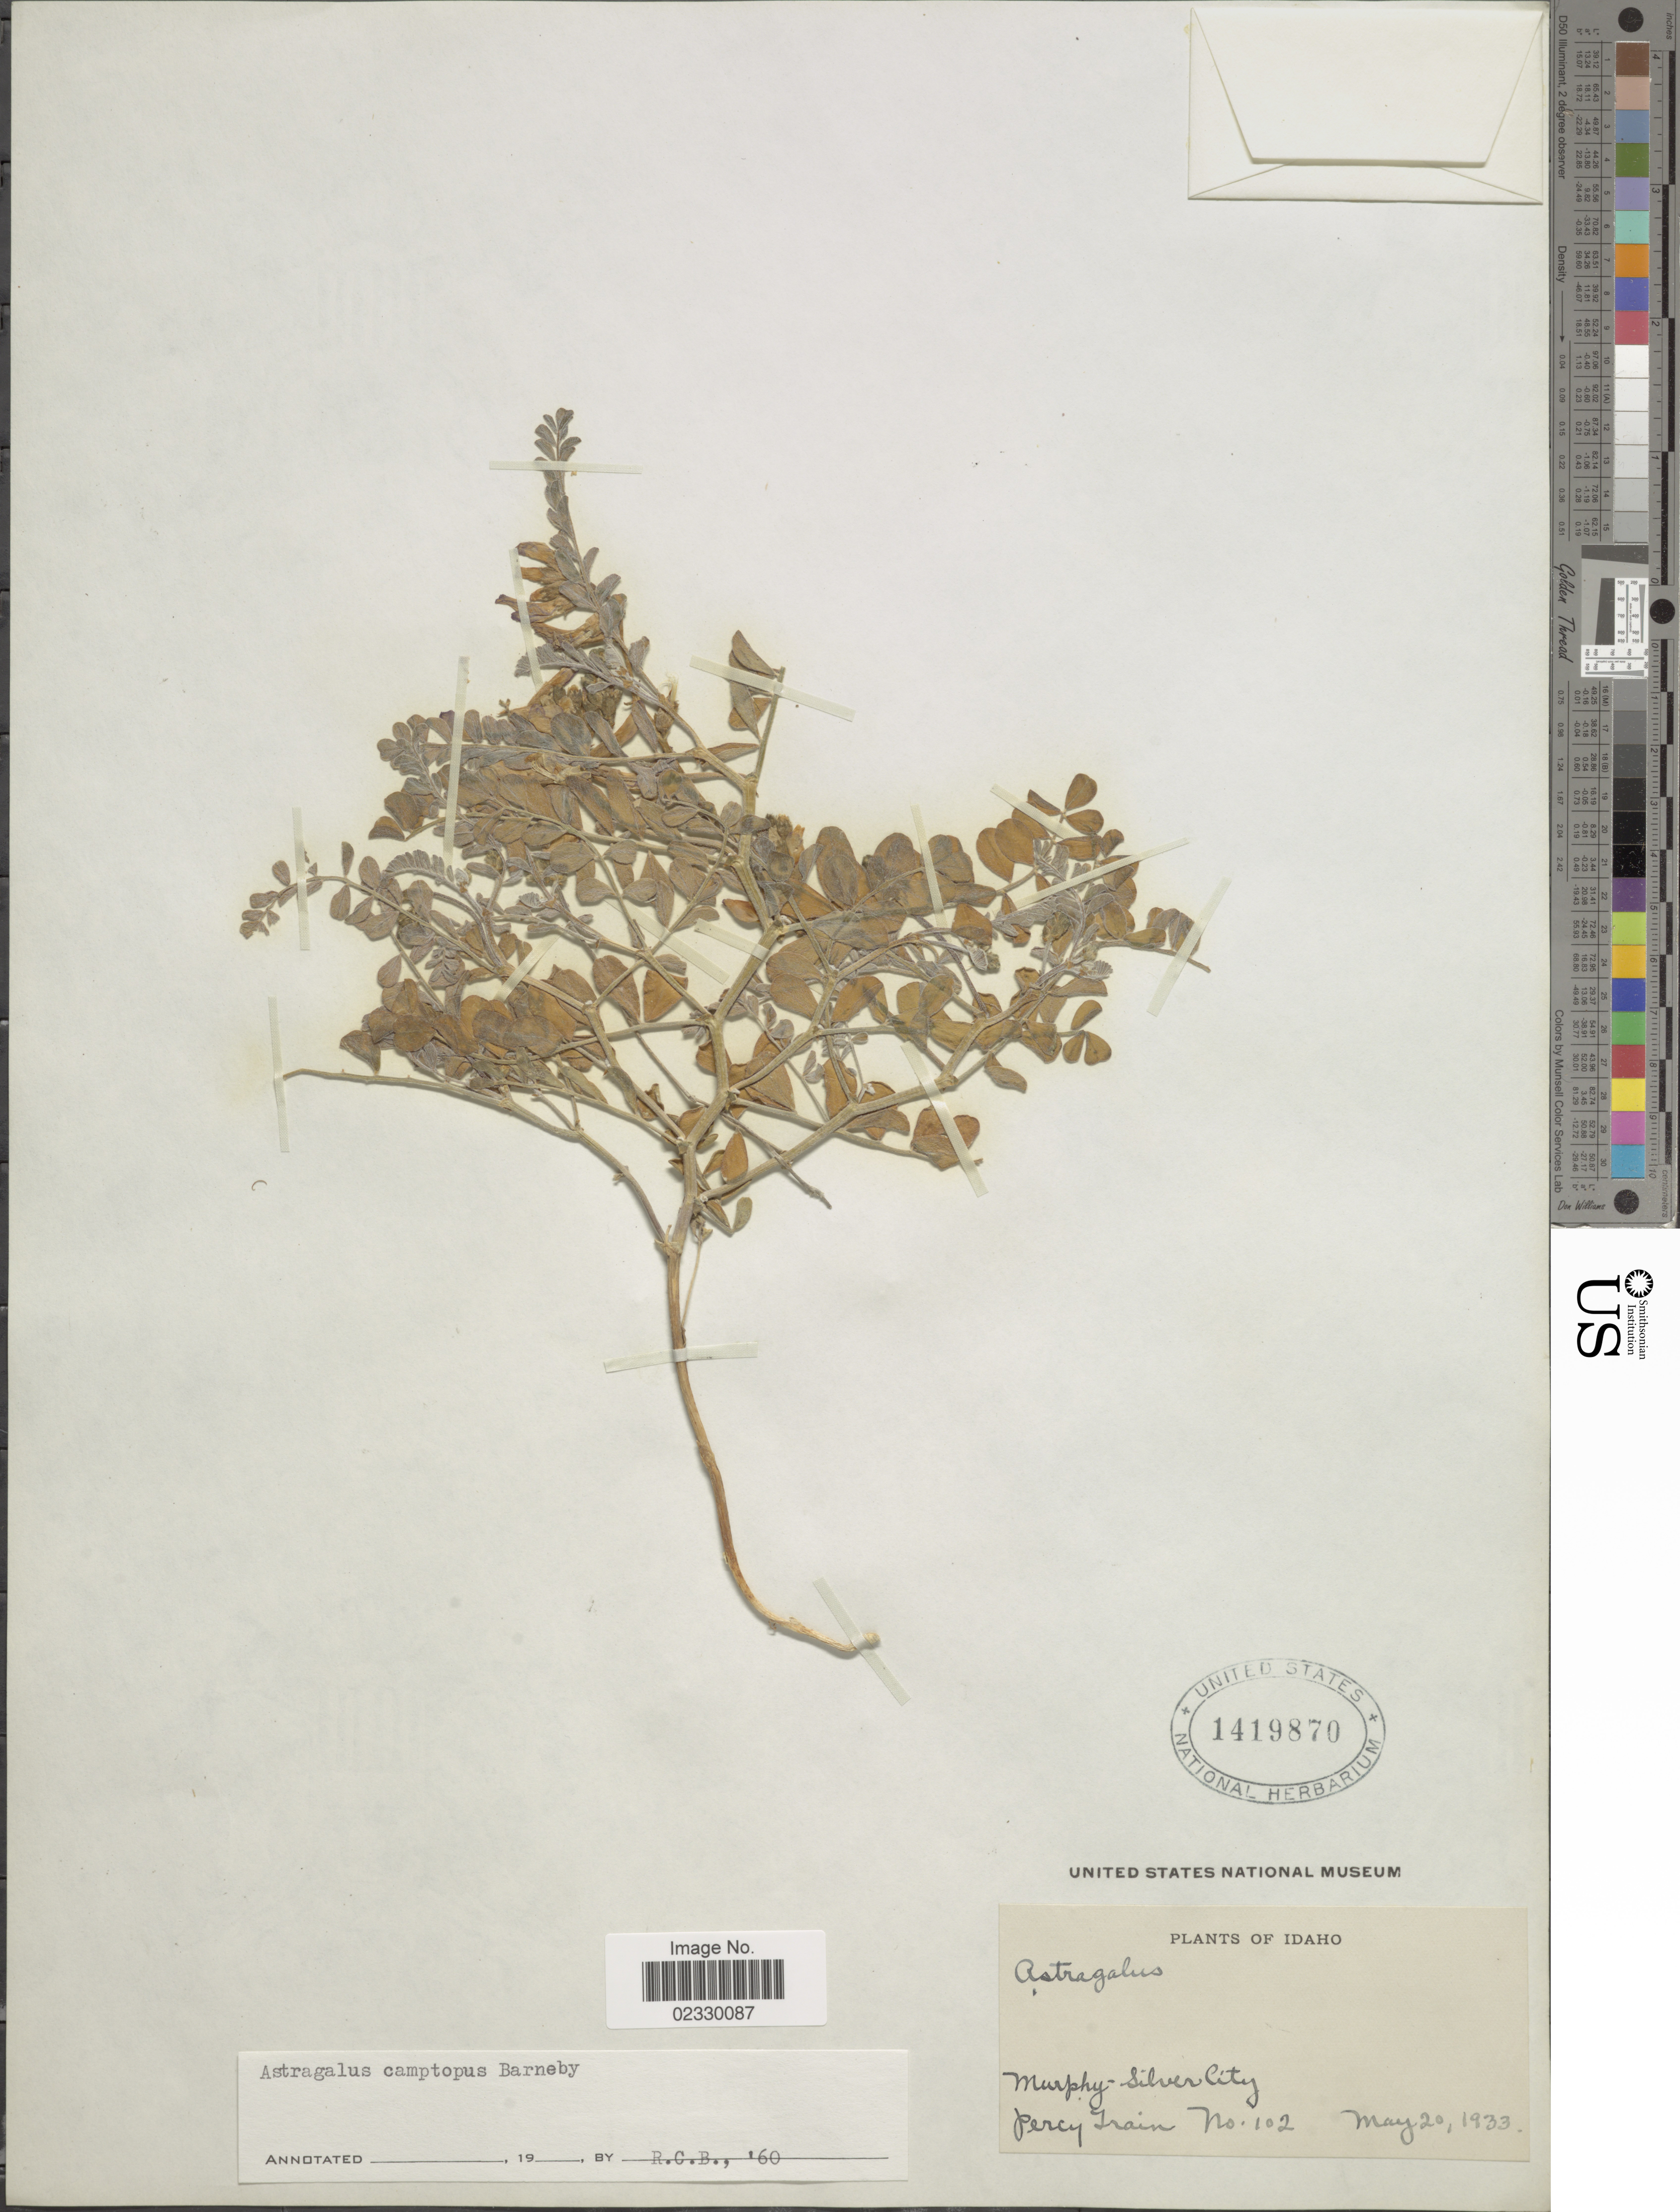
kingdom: Plantae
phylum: Tracheophyta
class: Magnoliopsida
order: Fabales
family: Fabaceae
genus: Astragalus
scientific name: Astragalus camptopus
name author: Barneby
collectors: P. Train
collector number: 102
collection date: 1933-05-20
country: United States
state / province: Idaho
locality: Murphy-Silver City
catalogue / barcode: US 1419870